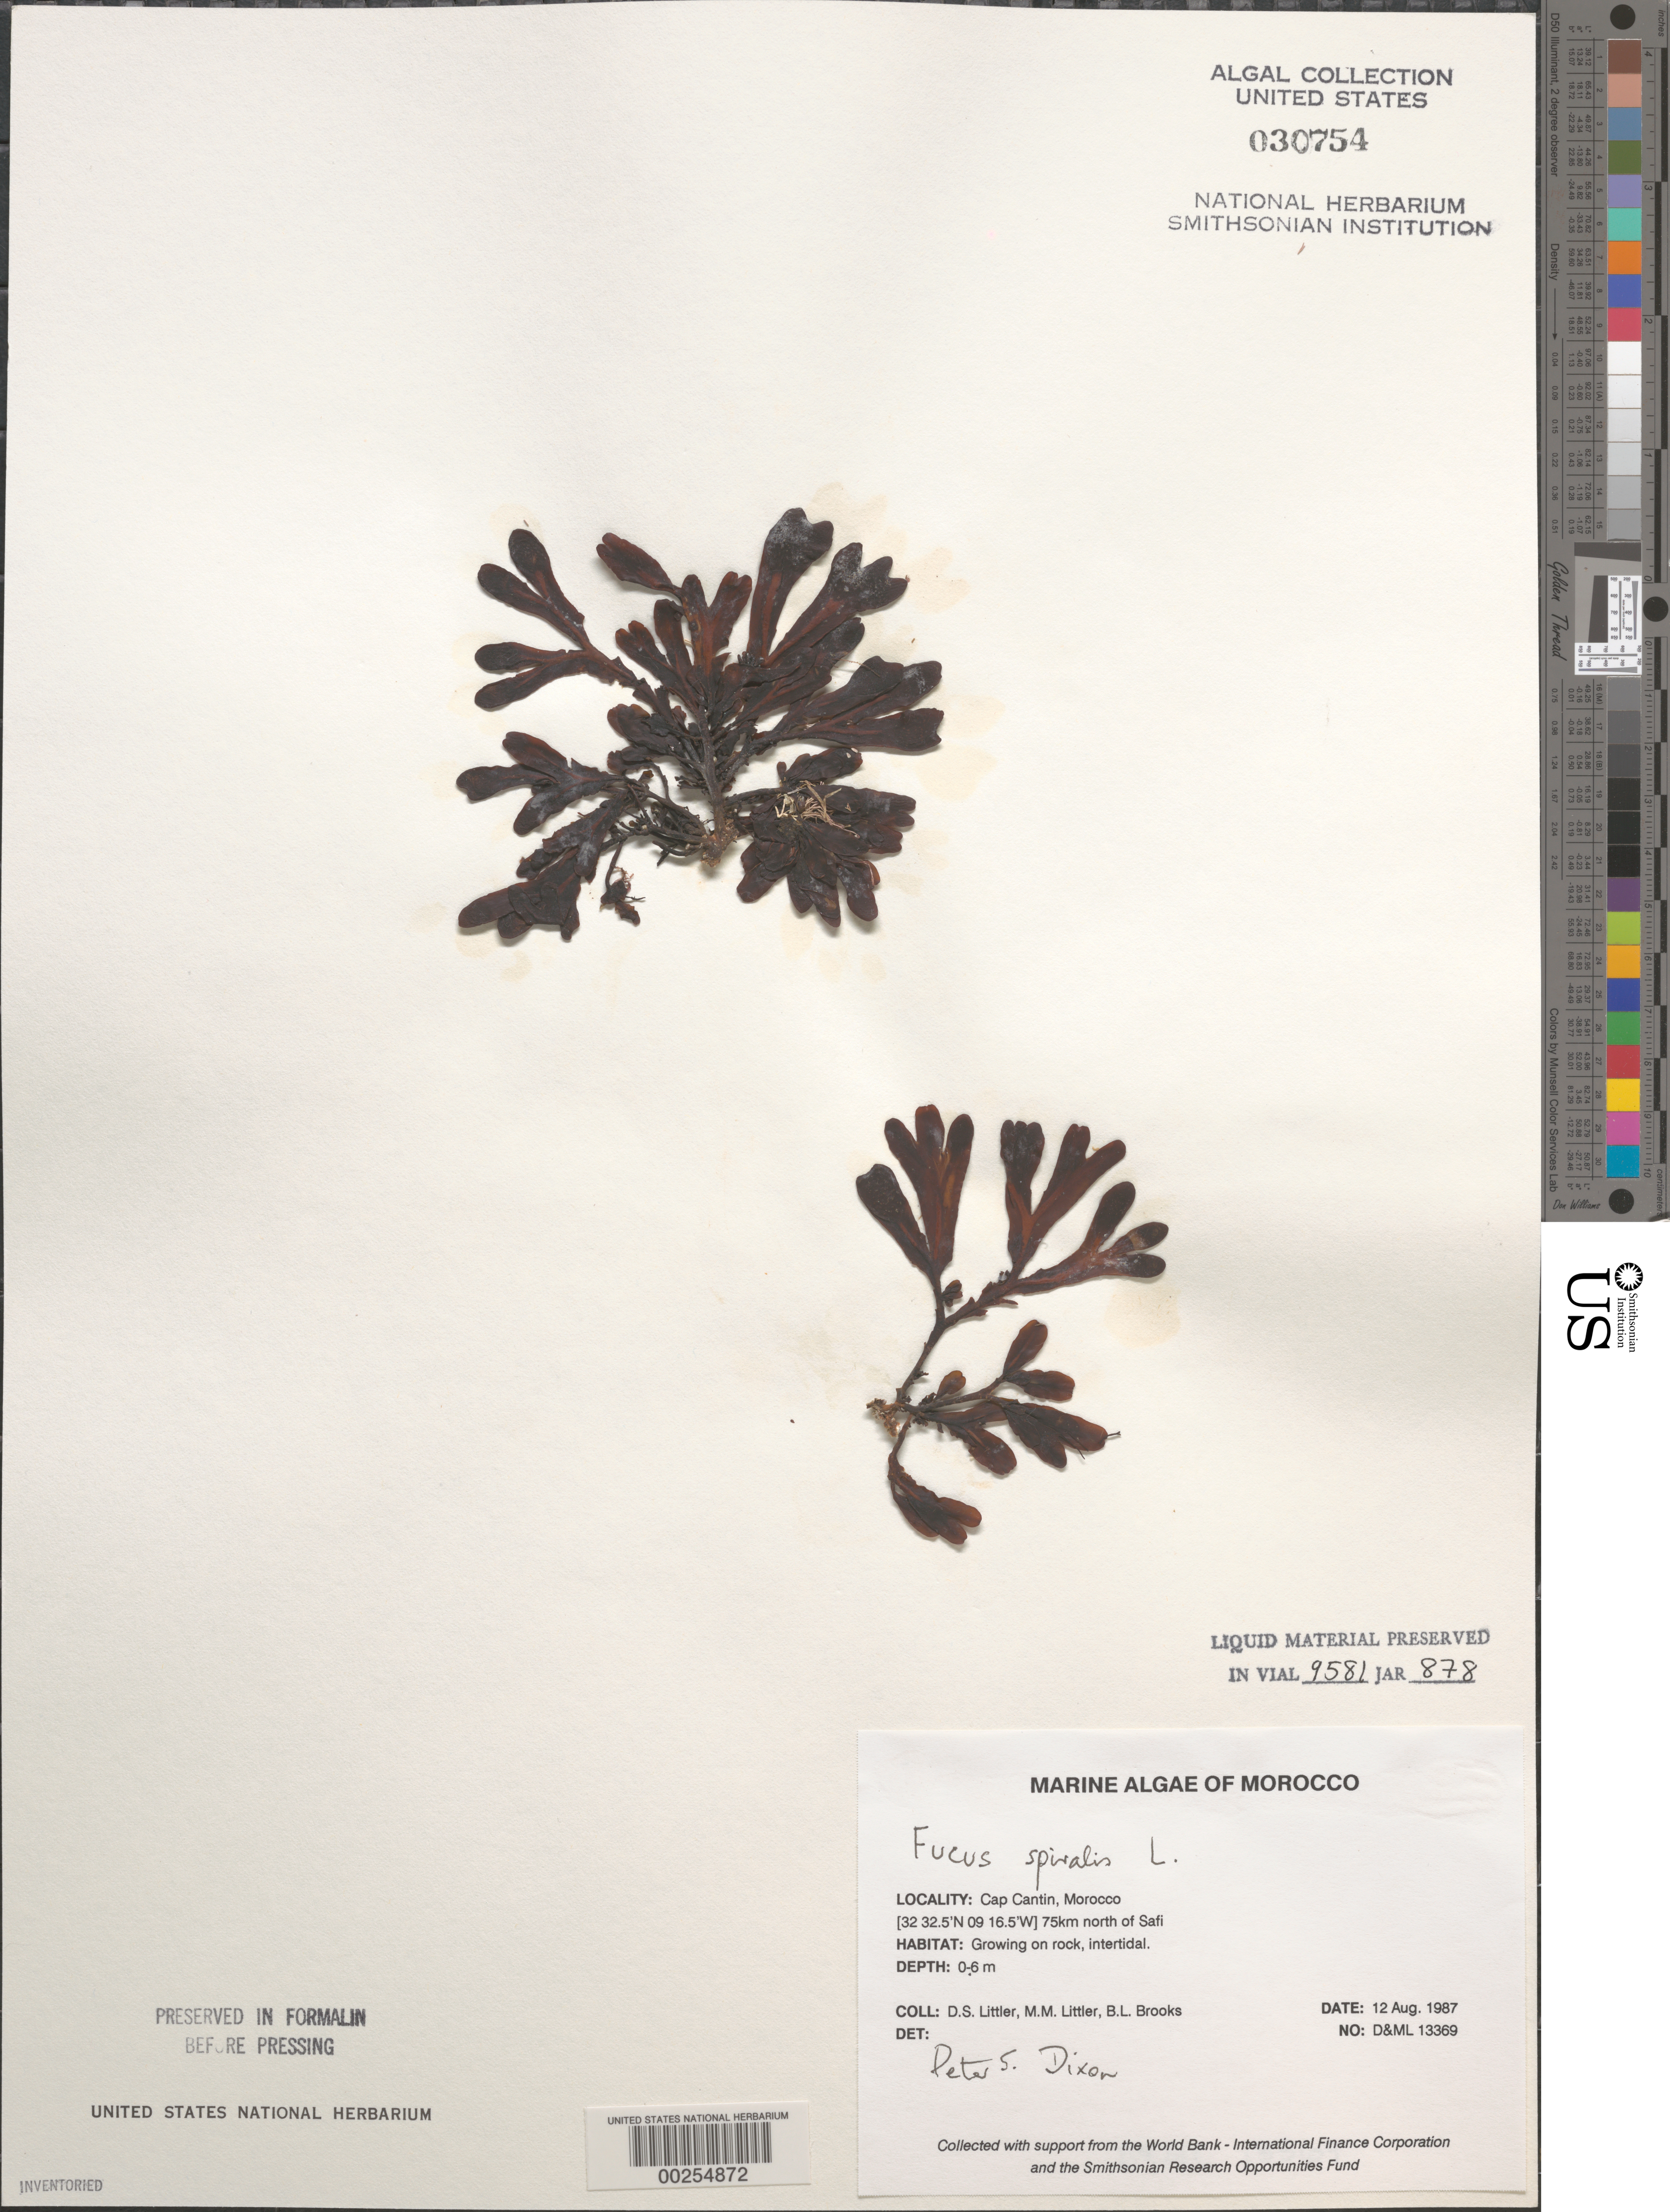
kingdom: Chromista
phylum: Ochrophyta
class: Phaeophyceae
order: Fucales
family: Fucaceae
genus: Fucus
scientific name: Fucus spiralis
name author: L.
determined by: Dixon, P. S.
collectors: D. S. Littler, M. M. Littler & B. Brooks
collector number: D&ML 13369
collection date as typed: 12 Aug 1987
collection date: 1987-08-12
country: Morocco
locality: Cap Cantin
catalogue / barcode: US 30754